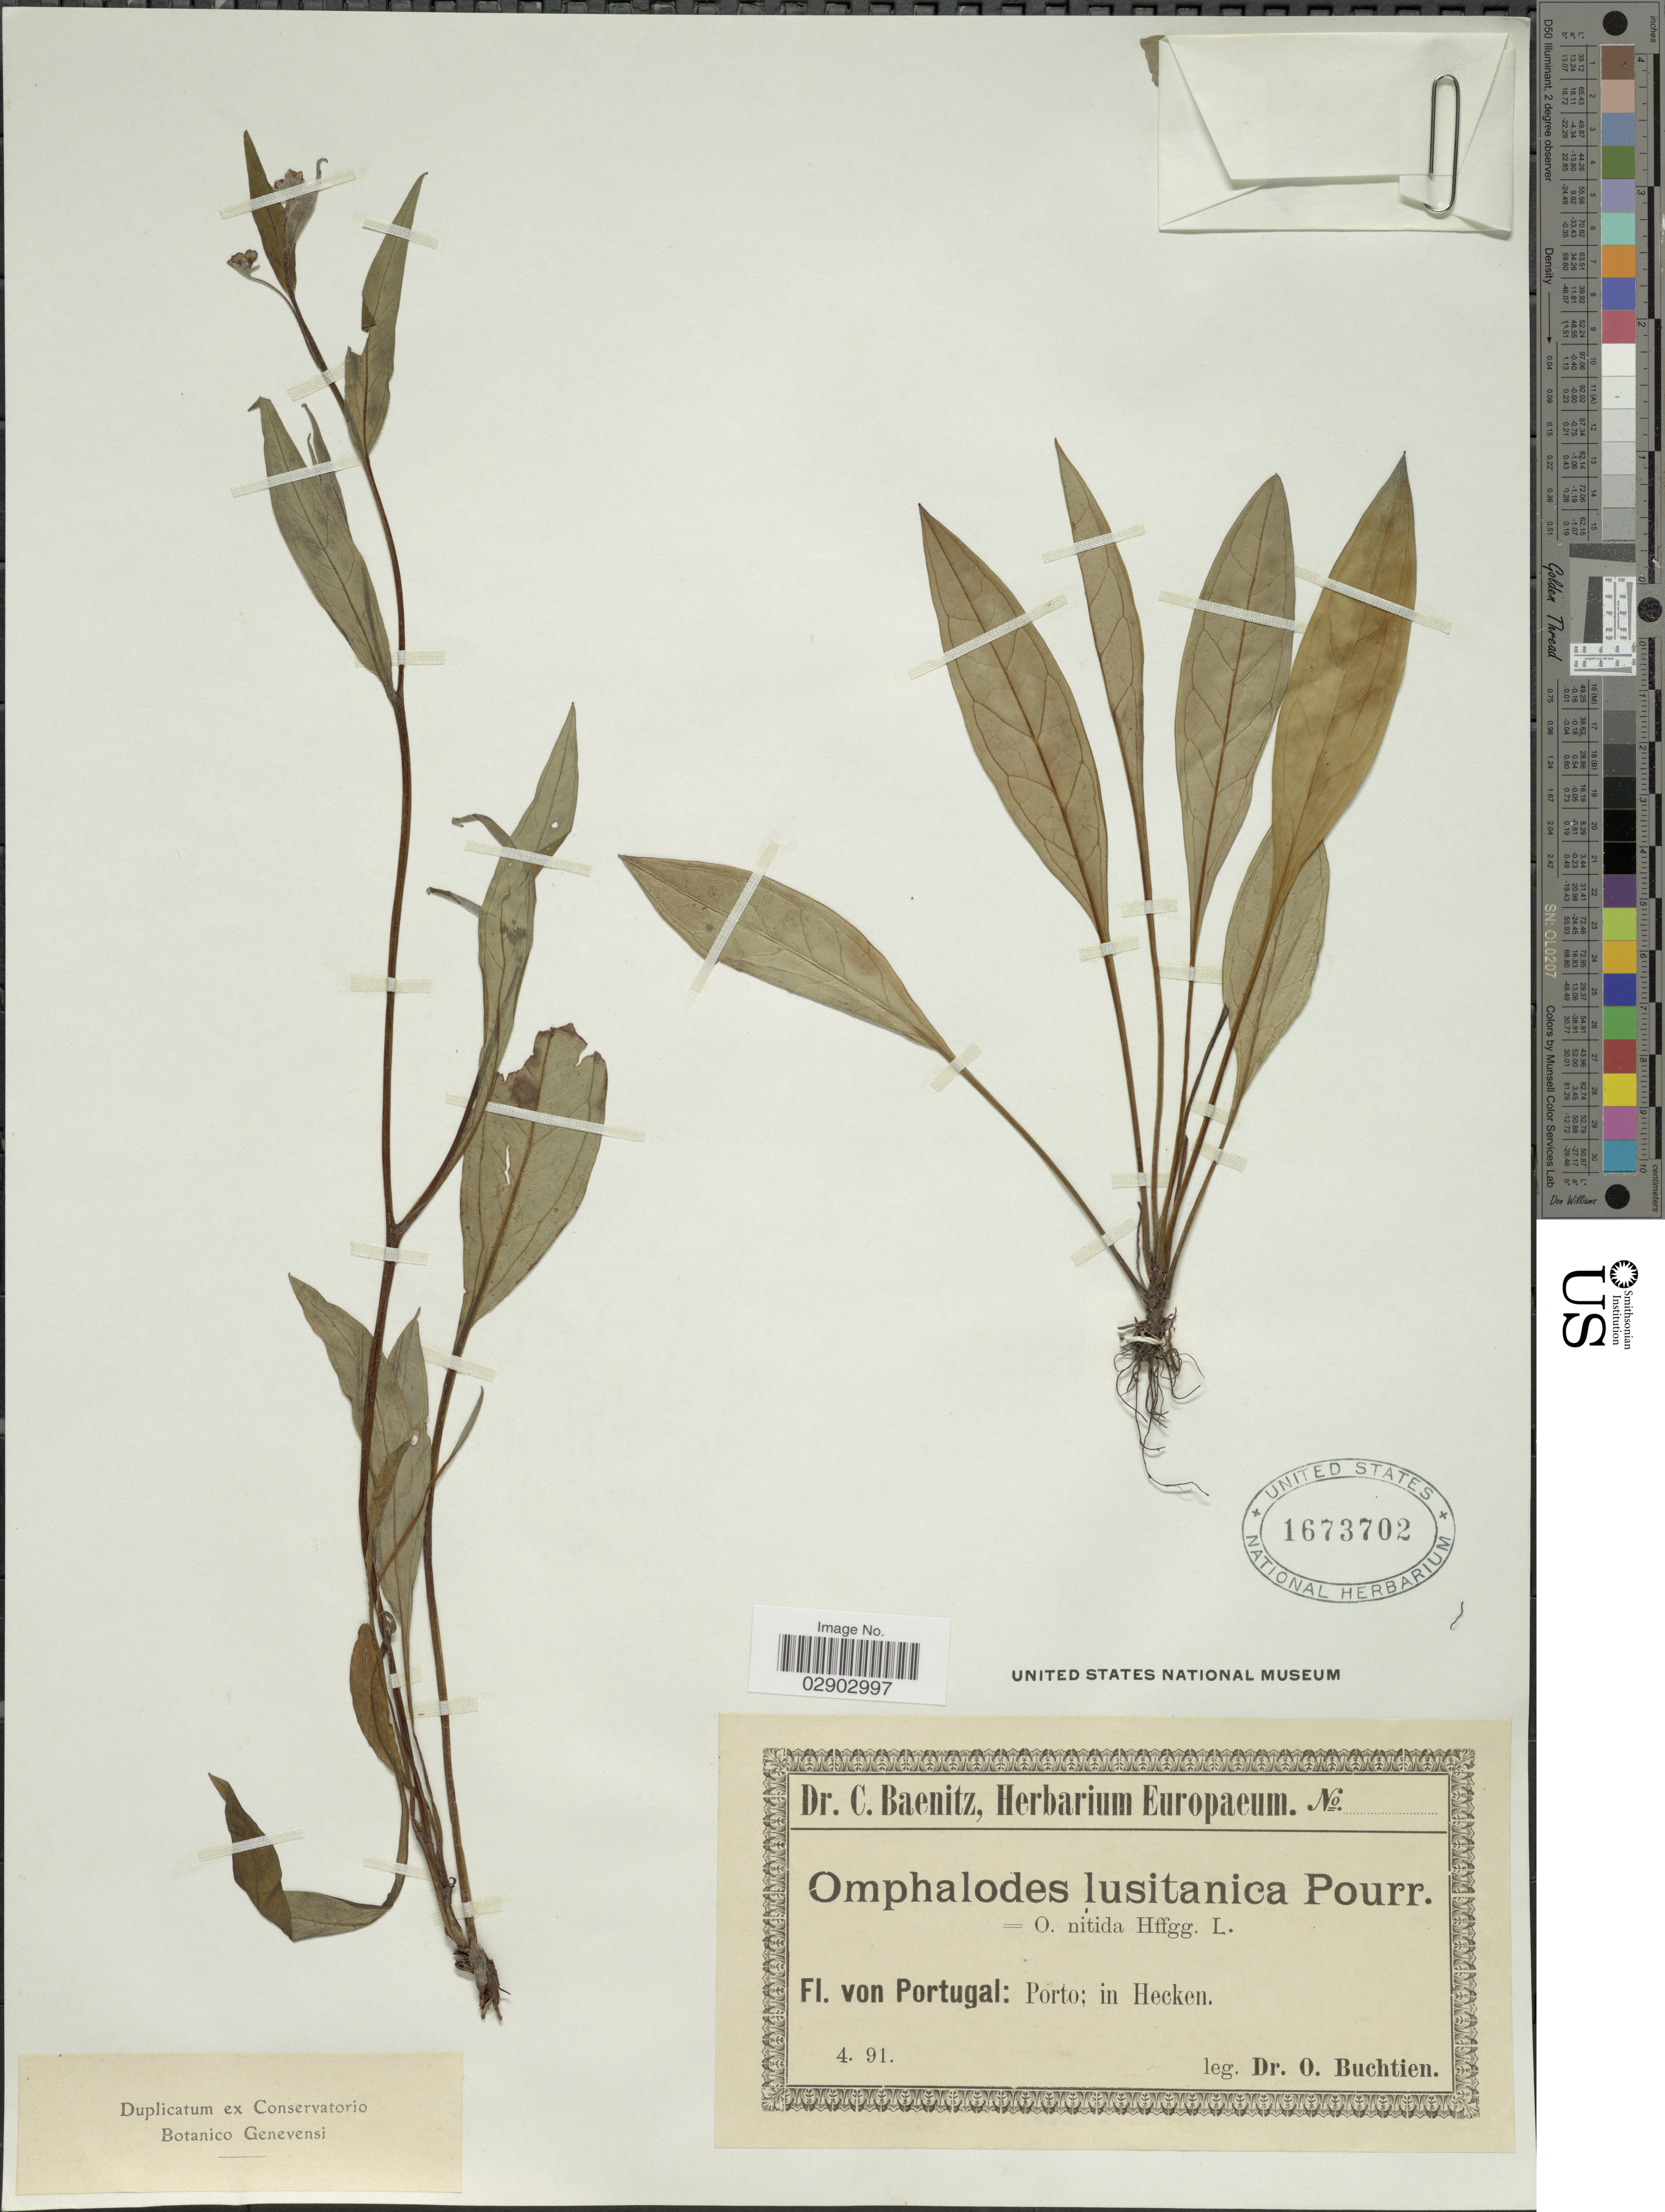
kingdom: Plantae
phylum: Tracheophyta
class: Magnoliopsida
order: Boraginales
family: Boraginaceae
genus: Omphalodes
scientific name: Omphalodes lusitanica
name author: Pourr. ex Lange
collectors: O. Buchtien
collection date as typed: Transcribed d/m/y: /4/91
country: Portugal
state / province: Porto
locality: In Hecken.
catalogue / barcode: US 1673702